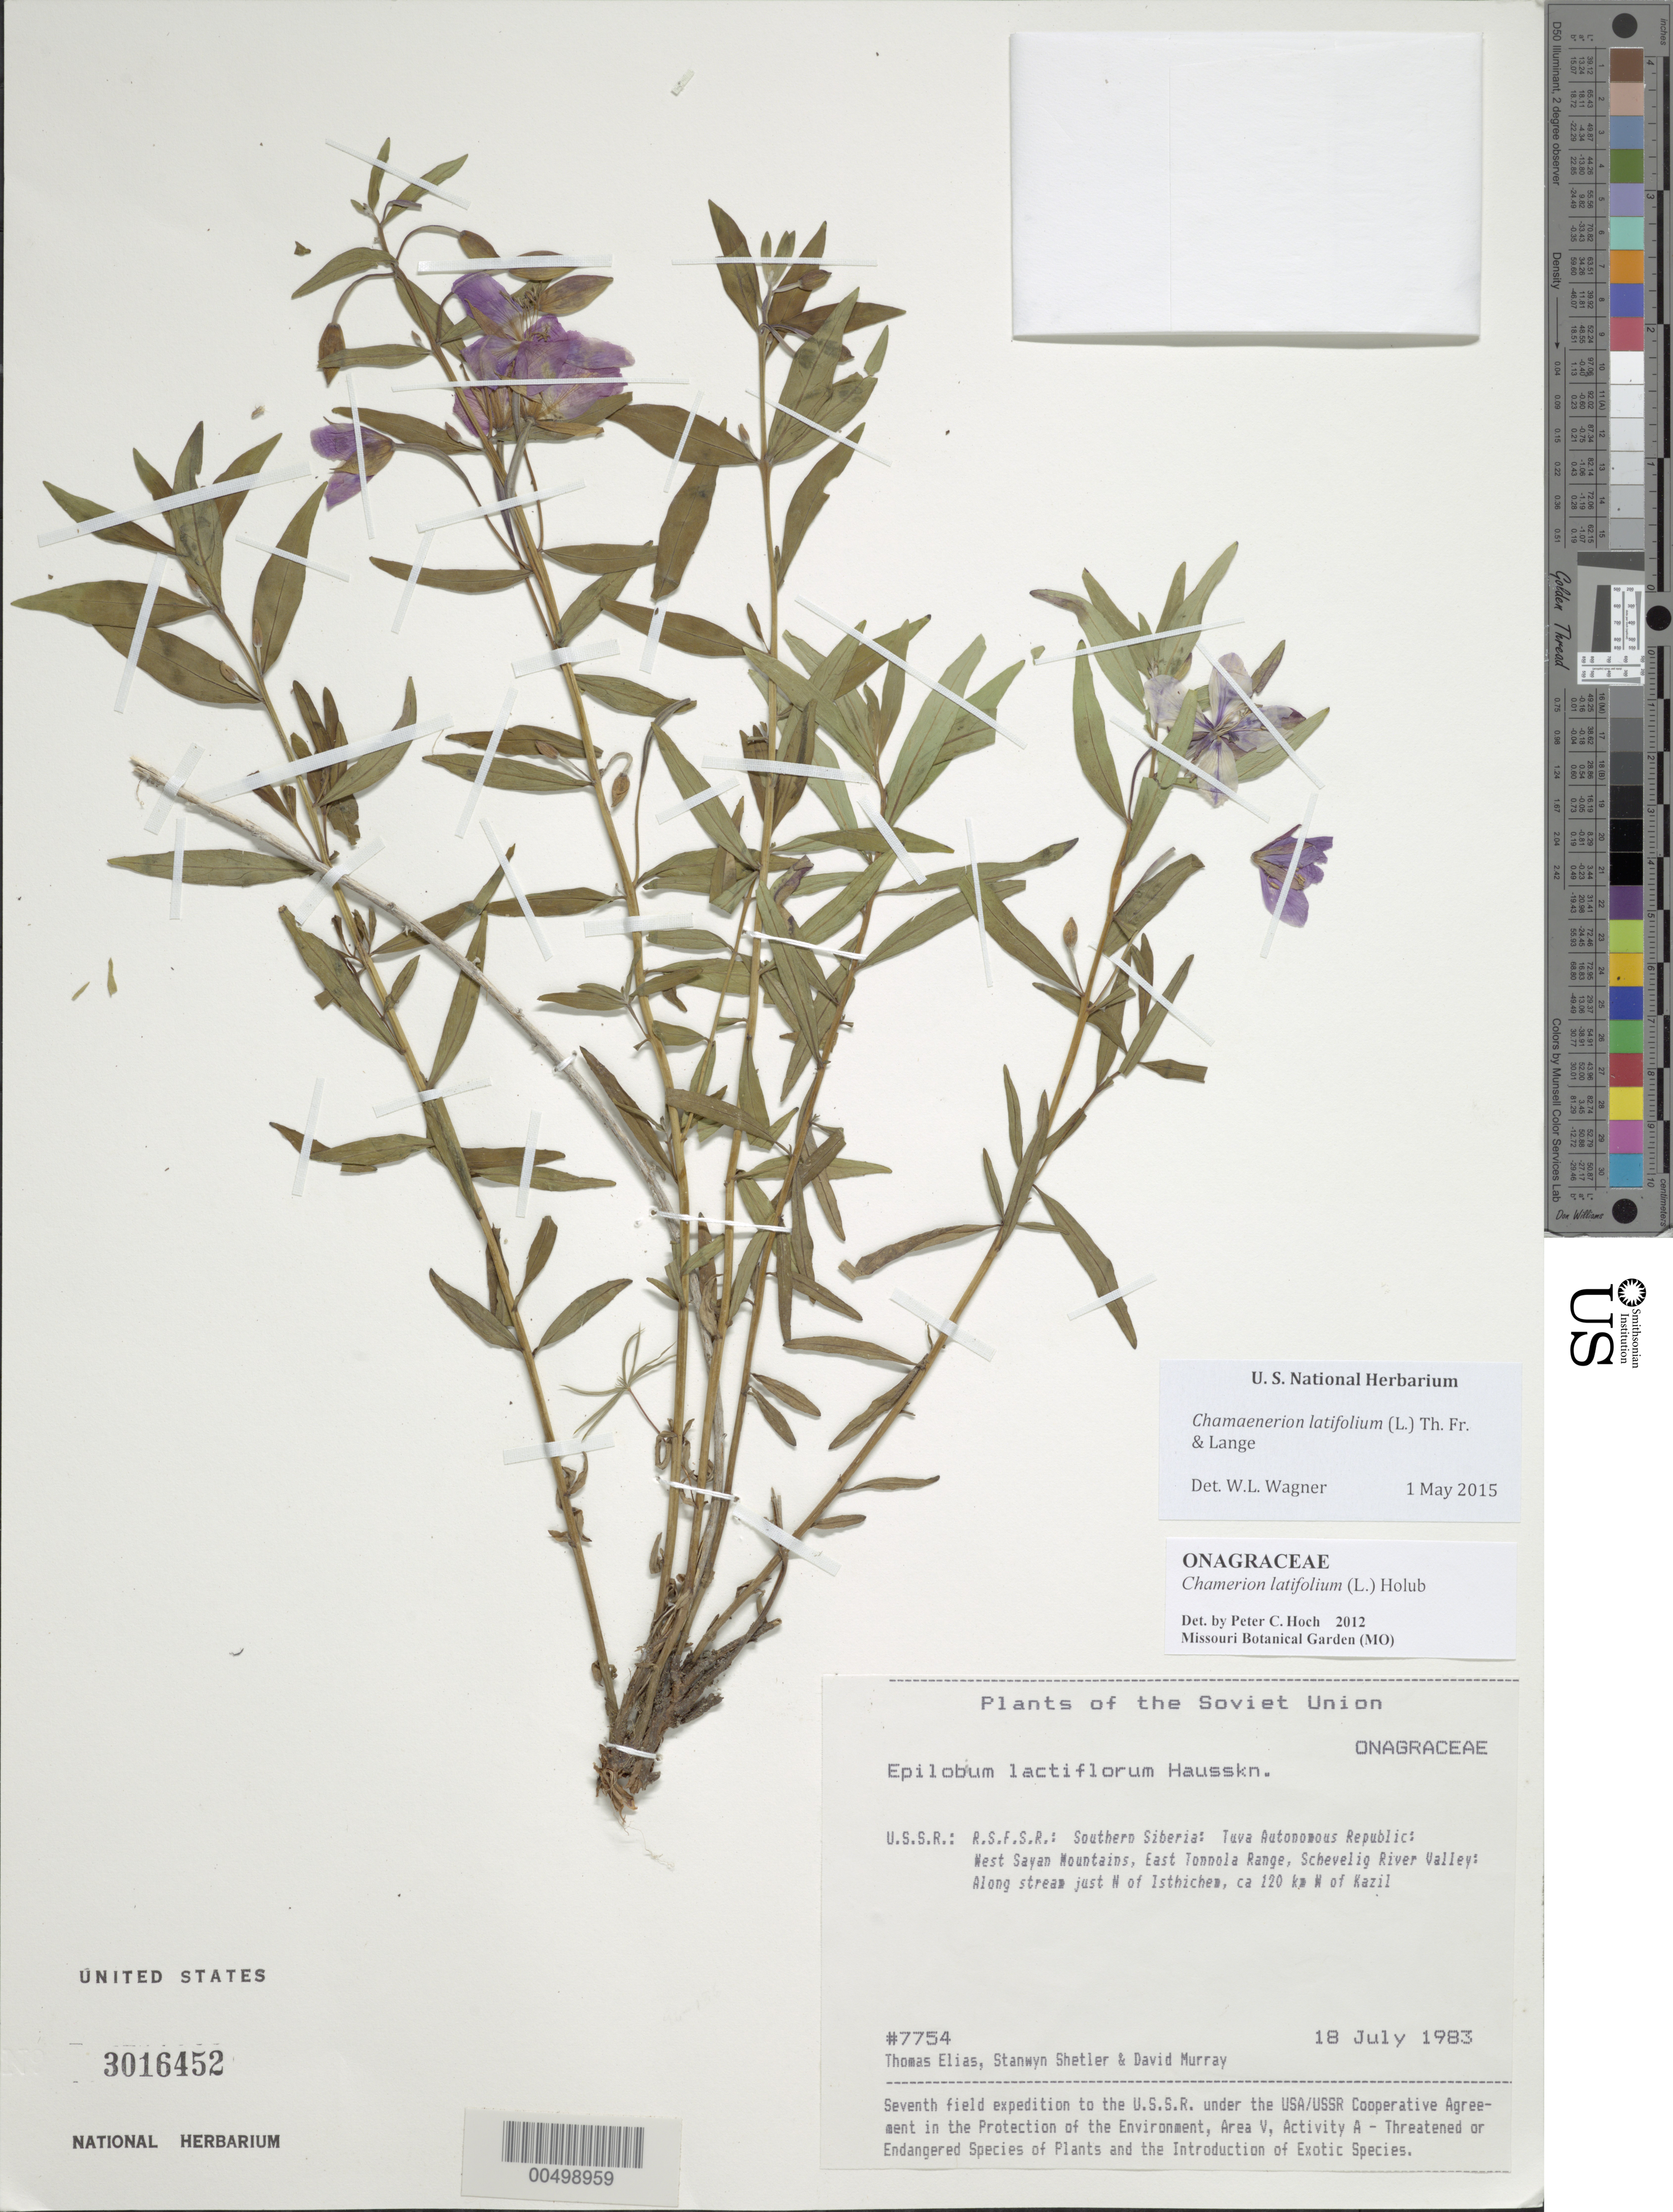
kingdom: Plantae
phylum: Tracheophyta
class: Magnoliopsida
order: Myrtales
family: Onagraceae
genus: Chamaenerion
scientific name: Chamaenerion latifolium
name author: (L.) Th. Fr. & Lange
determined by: Wagner, W. L., (BOT), Smithsonian Institution - National Museum of Natural History (UNITED STATES)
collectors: T. Elias, S. Shetler & D. F. Murray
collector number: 7754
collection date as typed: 18 Jul 1983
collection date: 1983-07-18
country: Russian Federation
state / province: Tuva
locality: West Sayan Mountains, E Tonnola [Tannu-Ola] Range, Schevelig River Valley, just N of Isthichem [Ishti-Khem], *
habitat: along stream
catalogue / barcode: US 3016452